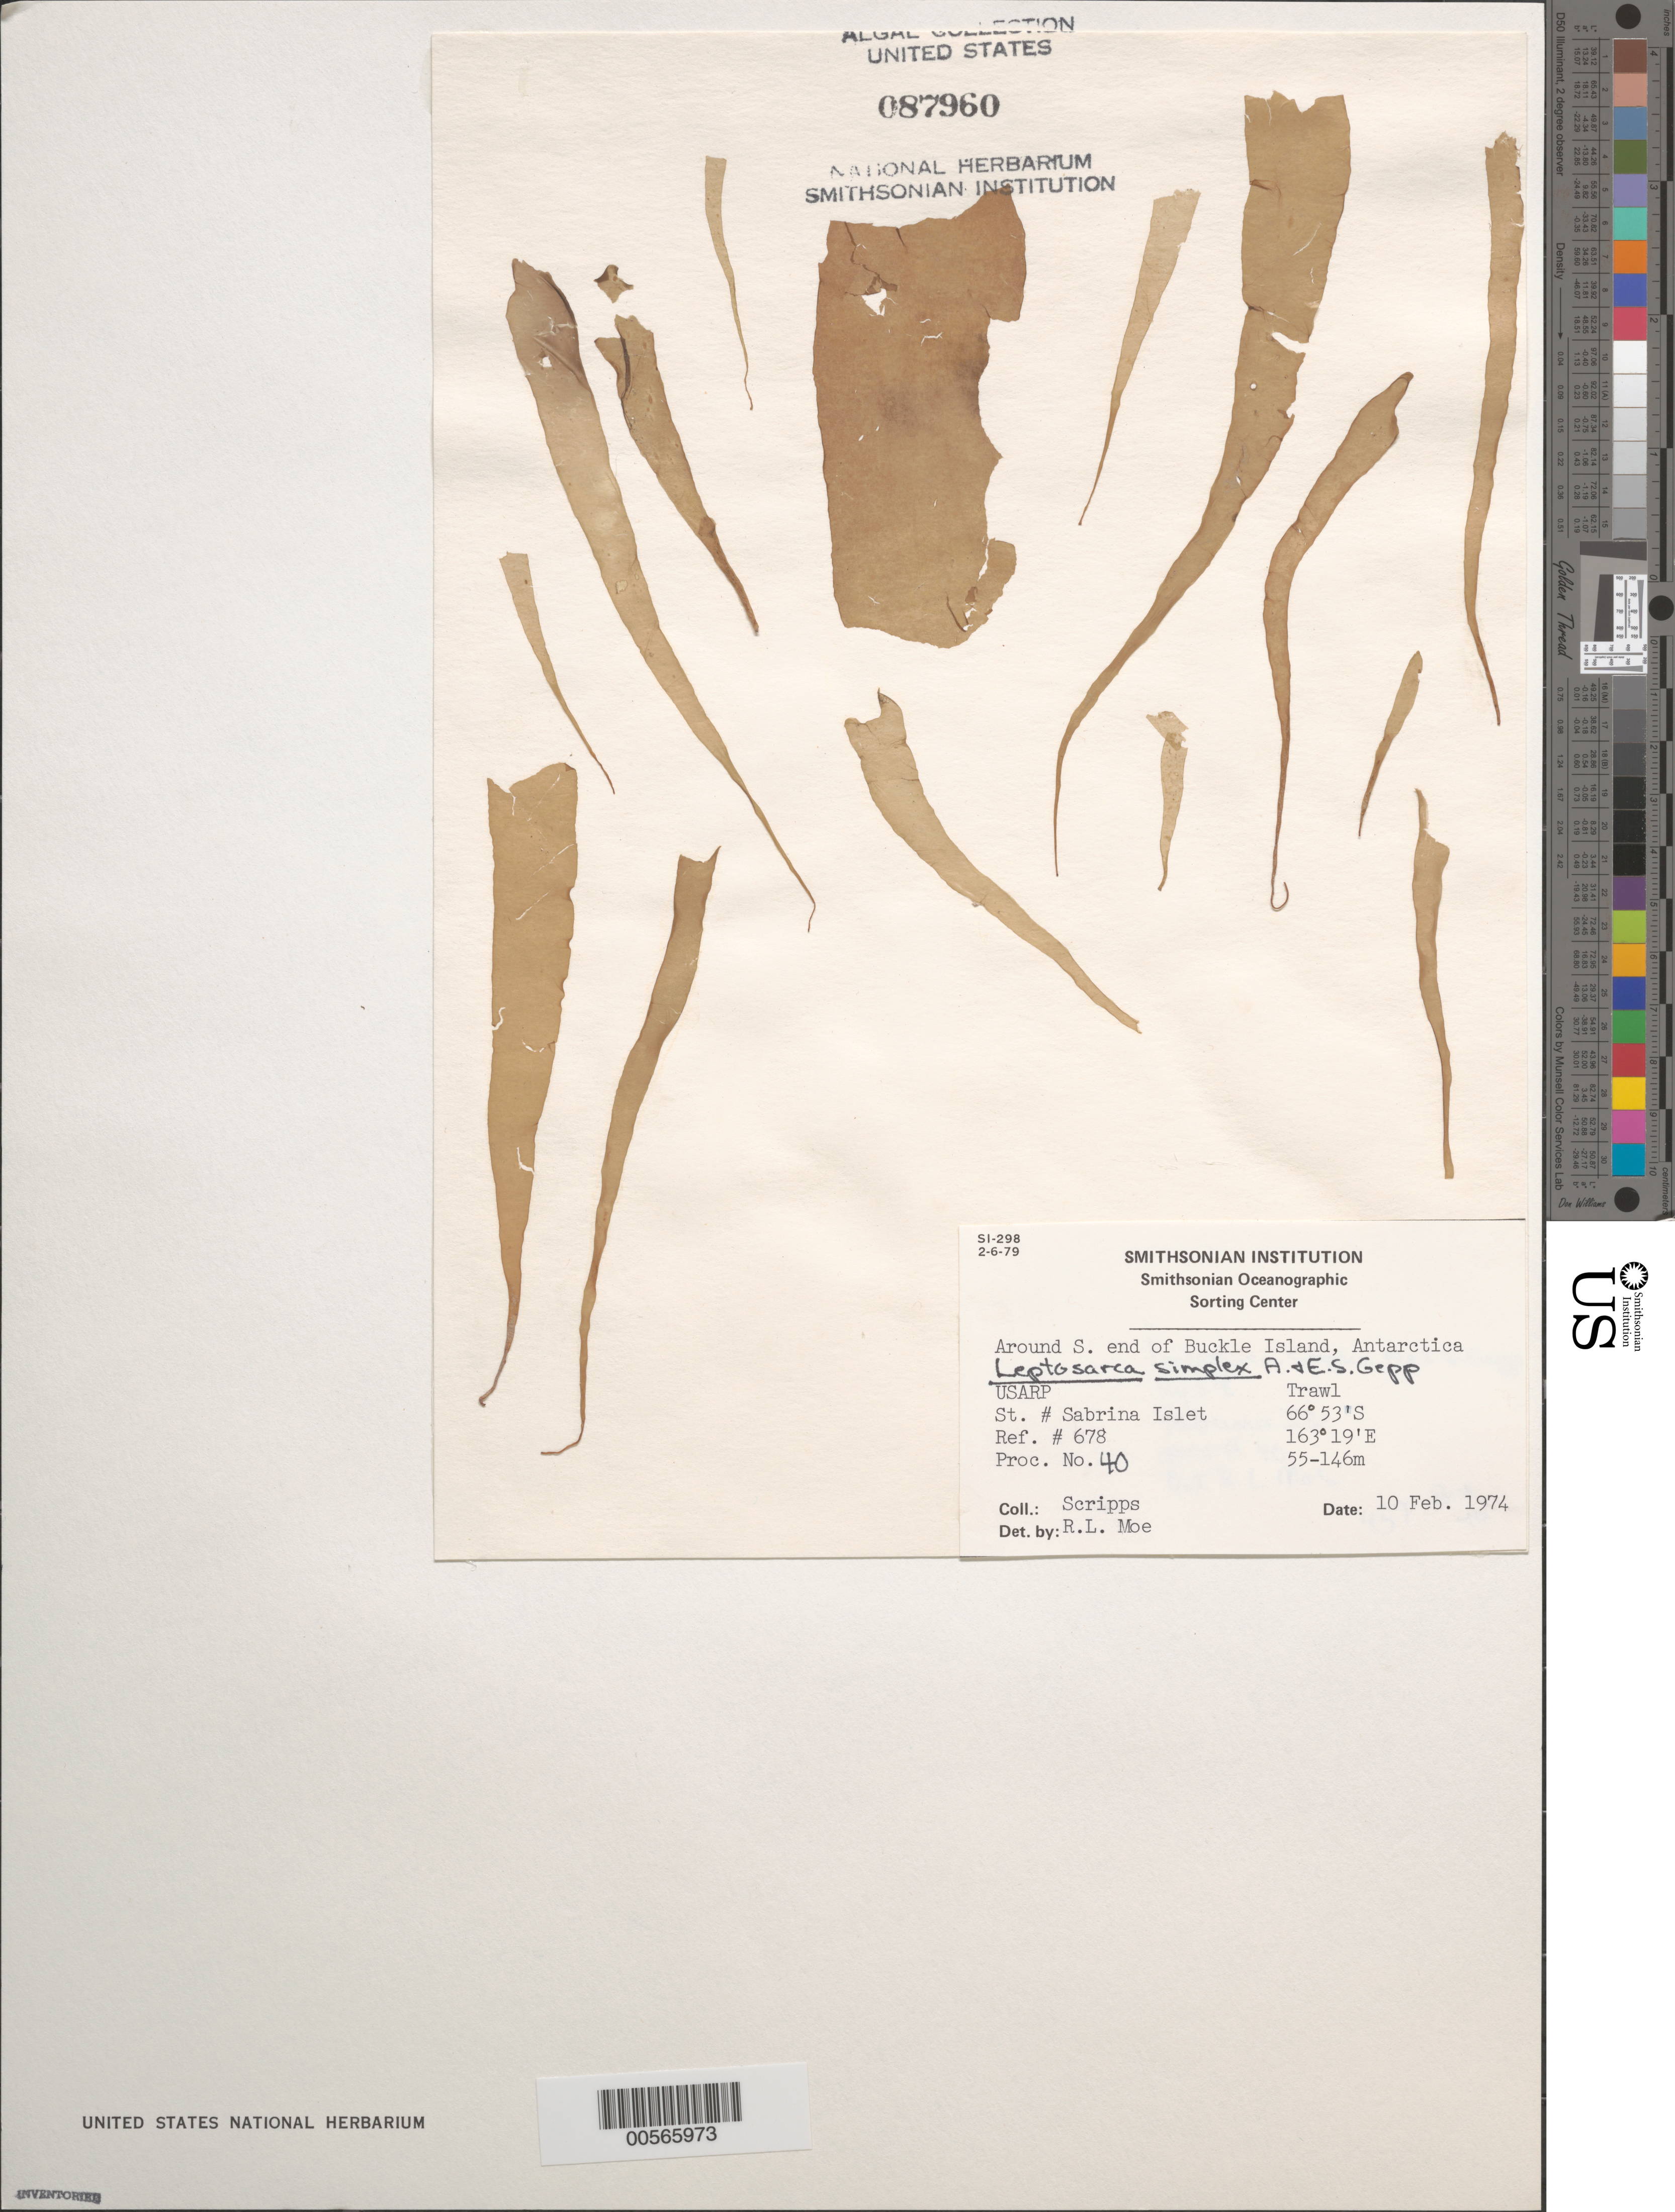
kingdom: Plantae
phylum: Rhodophyta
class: Florideophyceae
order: Palmariales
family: Palmariaceae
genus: Palmaria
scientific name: Palmaria decipiens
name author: (Reinsch) Ricker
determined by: Algae name updating Project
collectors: Scripps Institution of Oceanography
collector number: Station Sabrina Islet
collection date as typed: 10 Feb 1974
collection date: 1974-02-10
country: Antarctica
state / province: Ross Dependency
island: Buckle Island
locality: Sabrina Islet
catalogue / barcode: US 87960